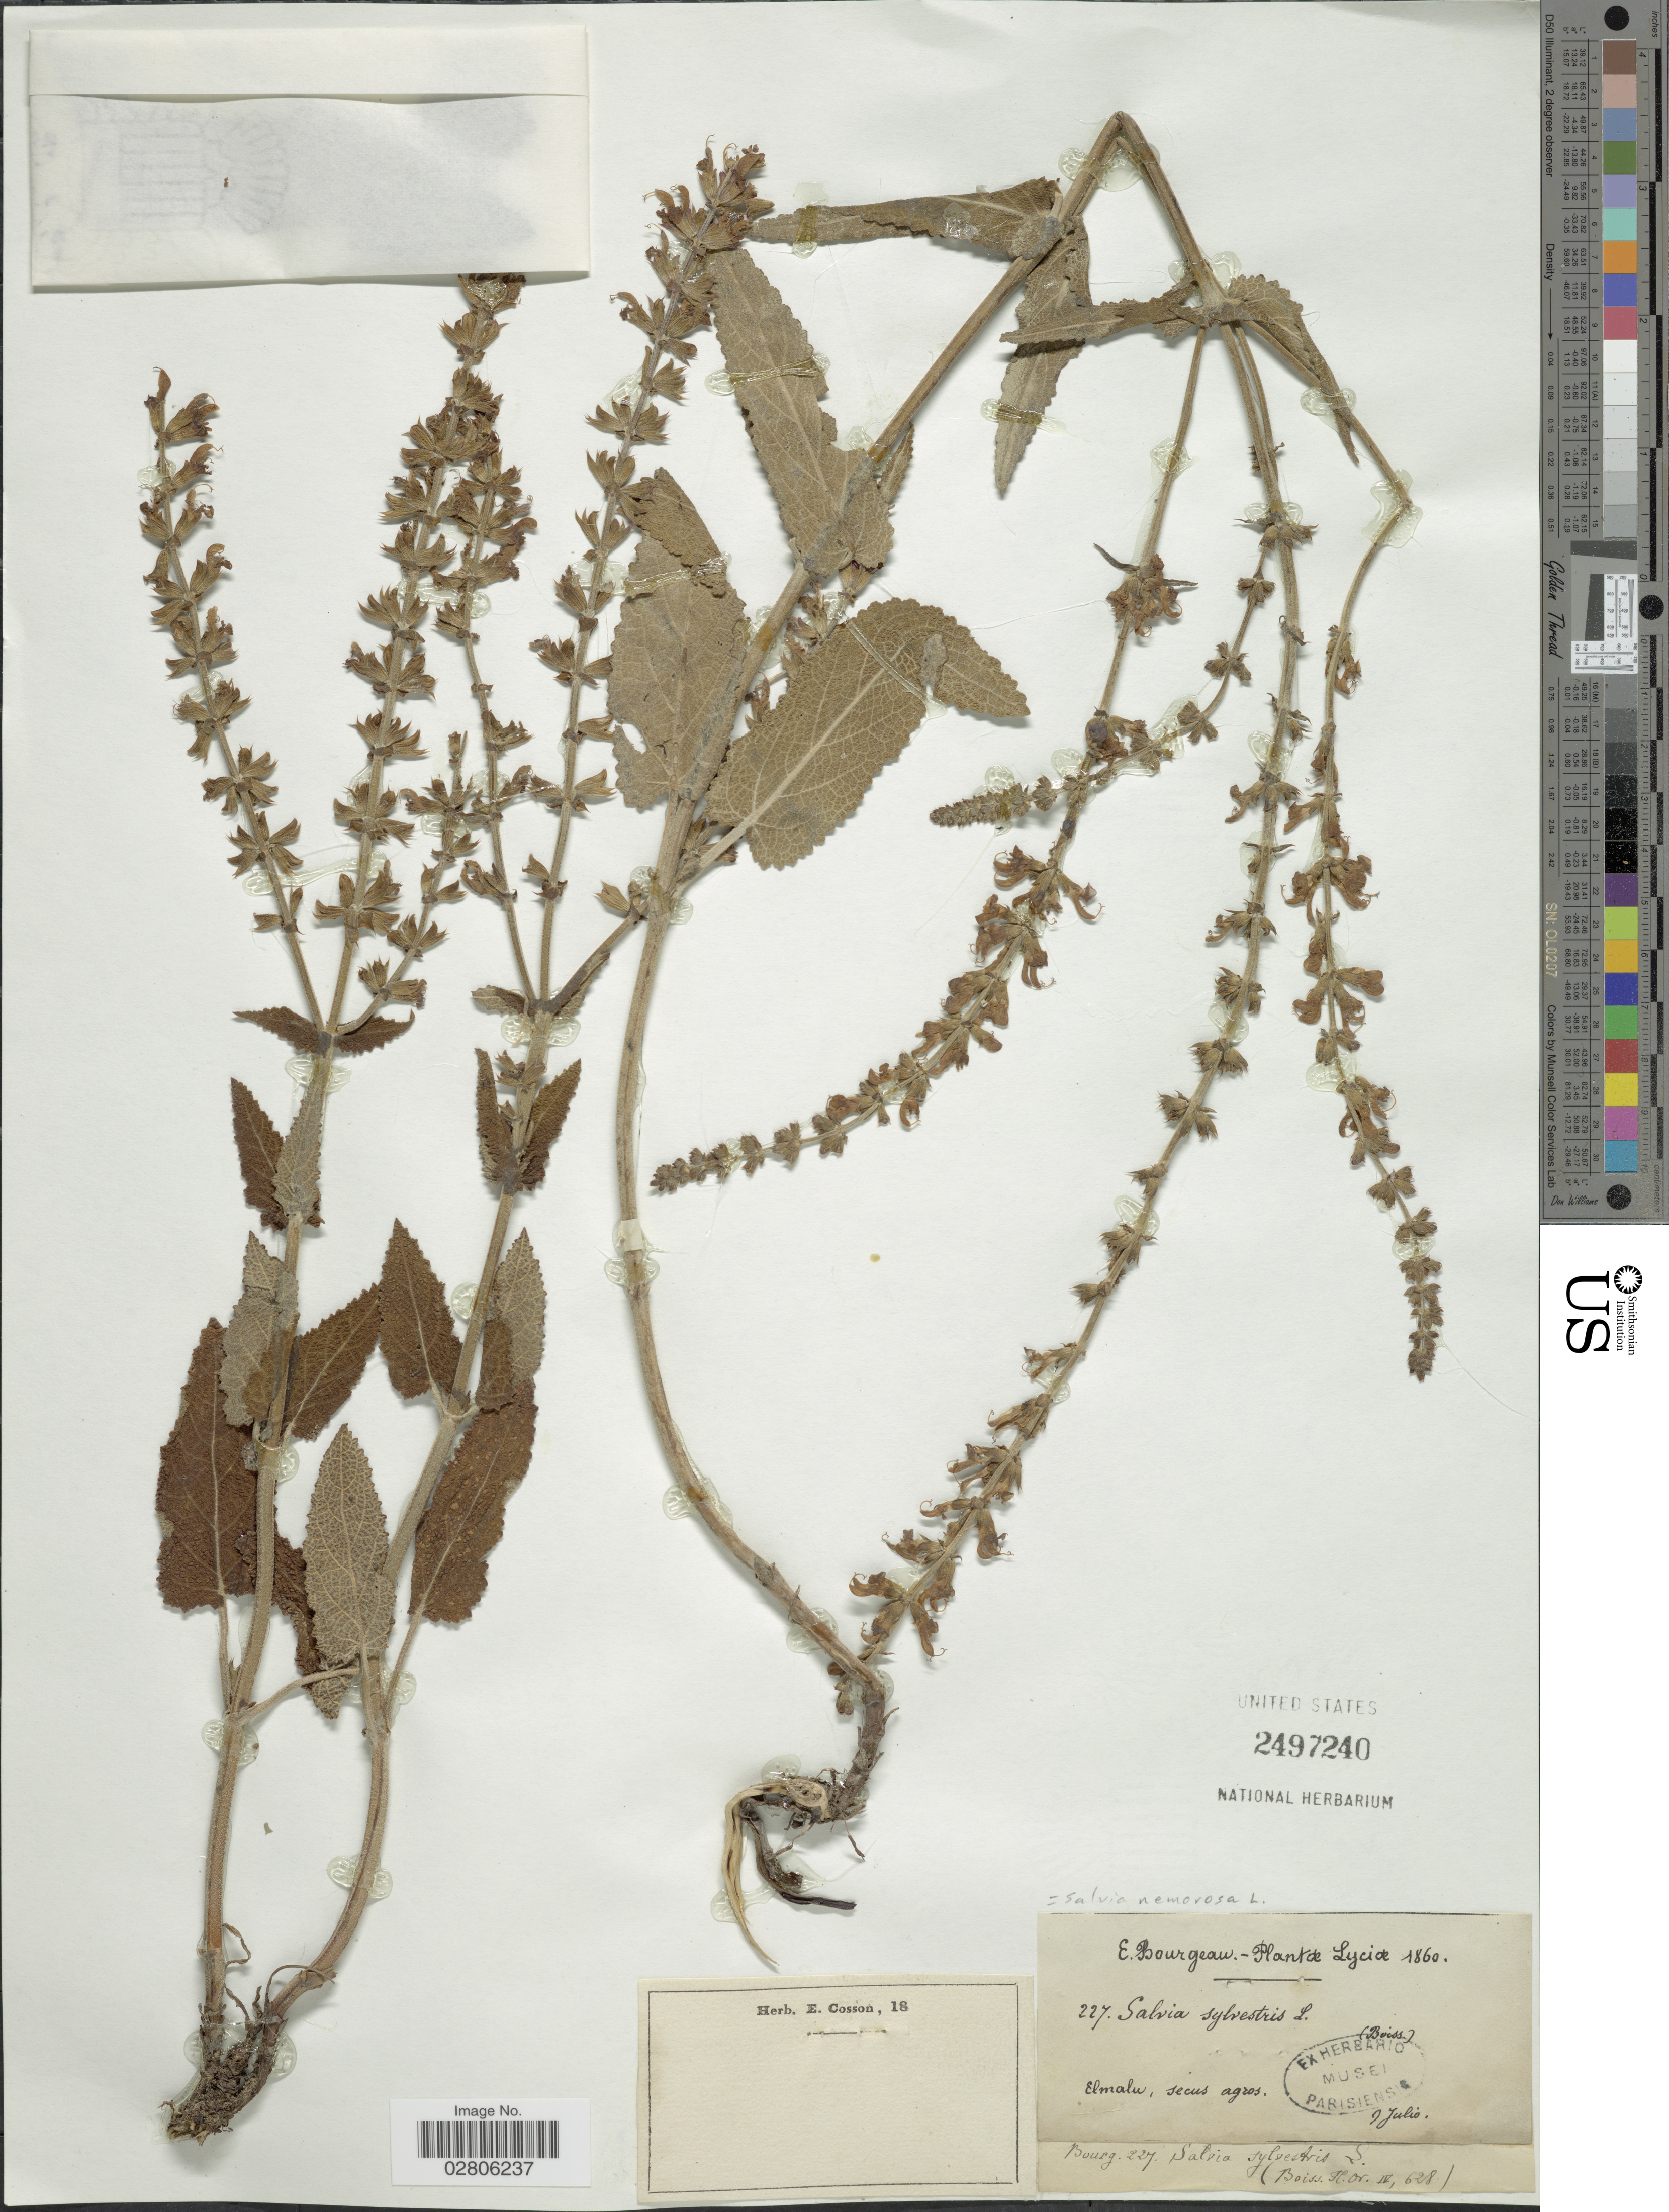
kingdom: Plantae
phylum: Tracheophyta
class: Magnoliopsida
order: Lamiales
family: Lamiaceae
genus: Salvia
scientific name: Salvia nemorosa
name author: L.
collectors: E. Bourgeau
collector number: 227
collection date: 1860-07-07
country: Turkey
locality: Lyciæ. Elmalu, secus agros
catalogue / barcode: US 2497240